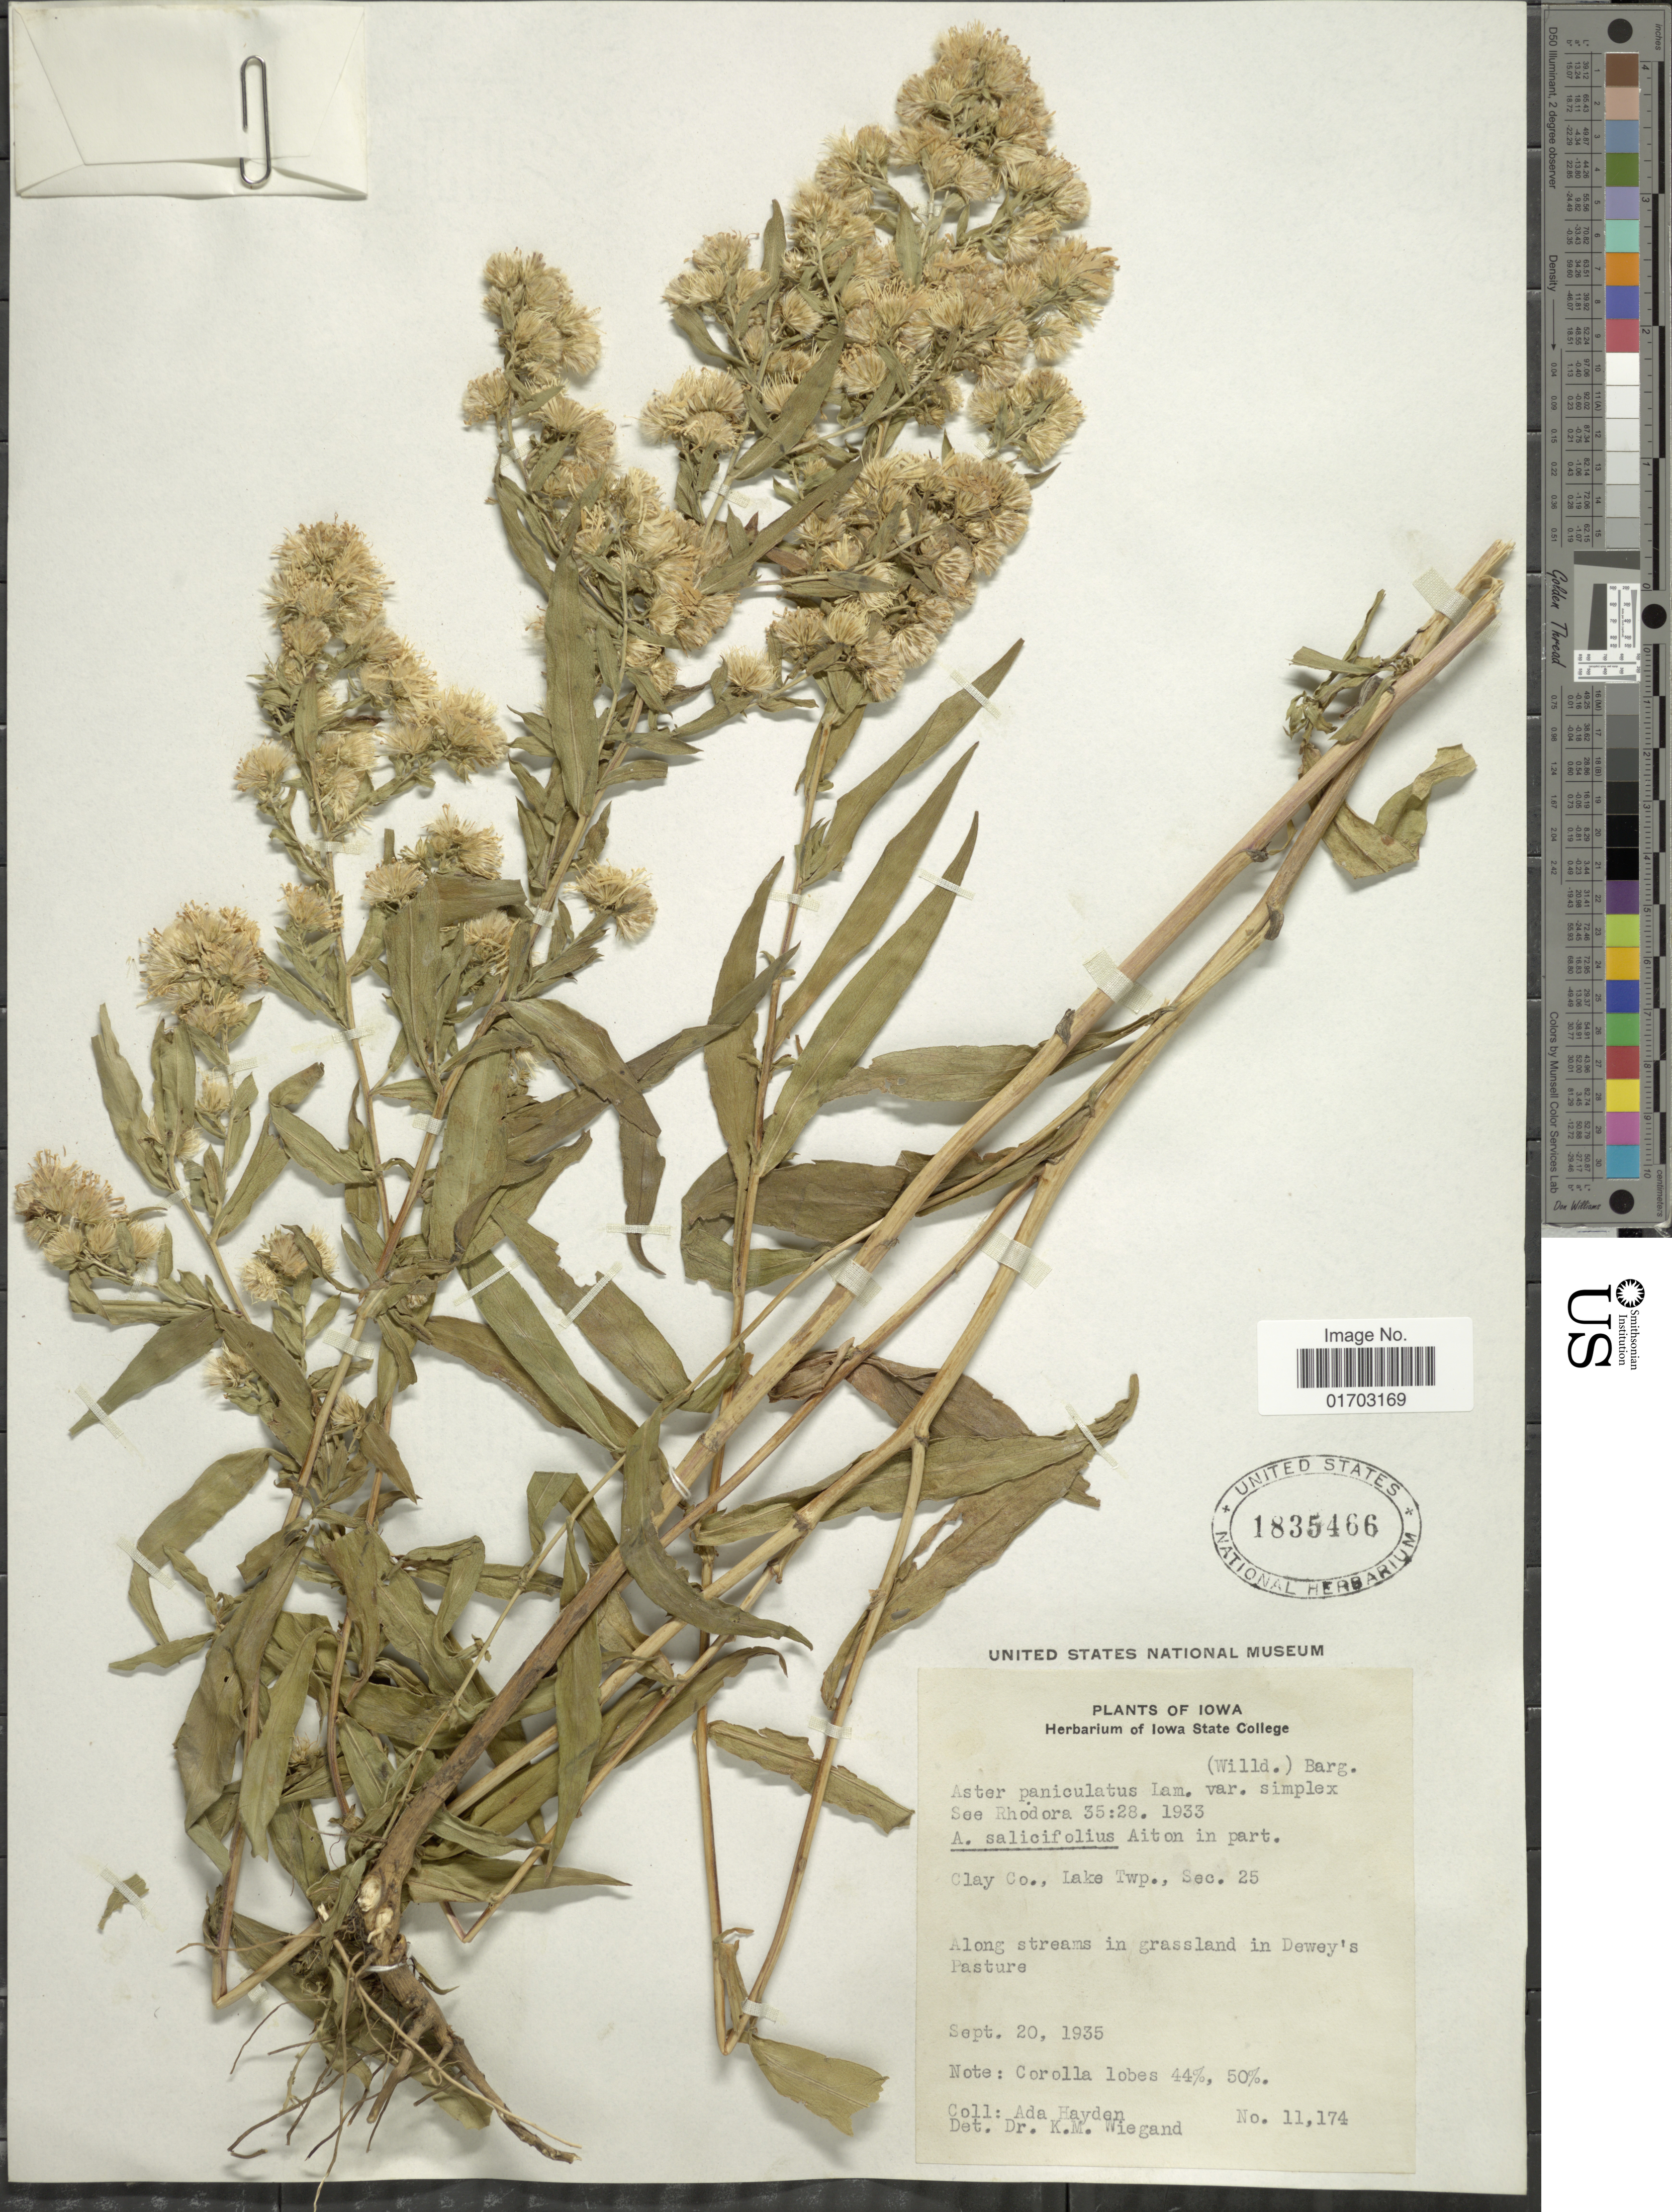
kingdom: Plantae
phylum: Tracheophyta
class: Magnoliopsida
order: Asterales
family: Asteraceae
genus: Symphyotrichum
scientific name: Symphyotrichum simplex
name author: (Willd.) Á. Löve & D. Löve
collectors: Ada Hayden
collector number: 11174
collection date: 1935-09-20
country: United States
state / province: Iowa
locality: Clay Co., Lake Twp., Sec. 25, along streams in grassland in Dewey's Pasture.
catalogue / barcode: US 1835466